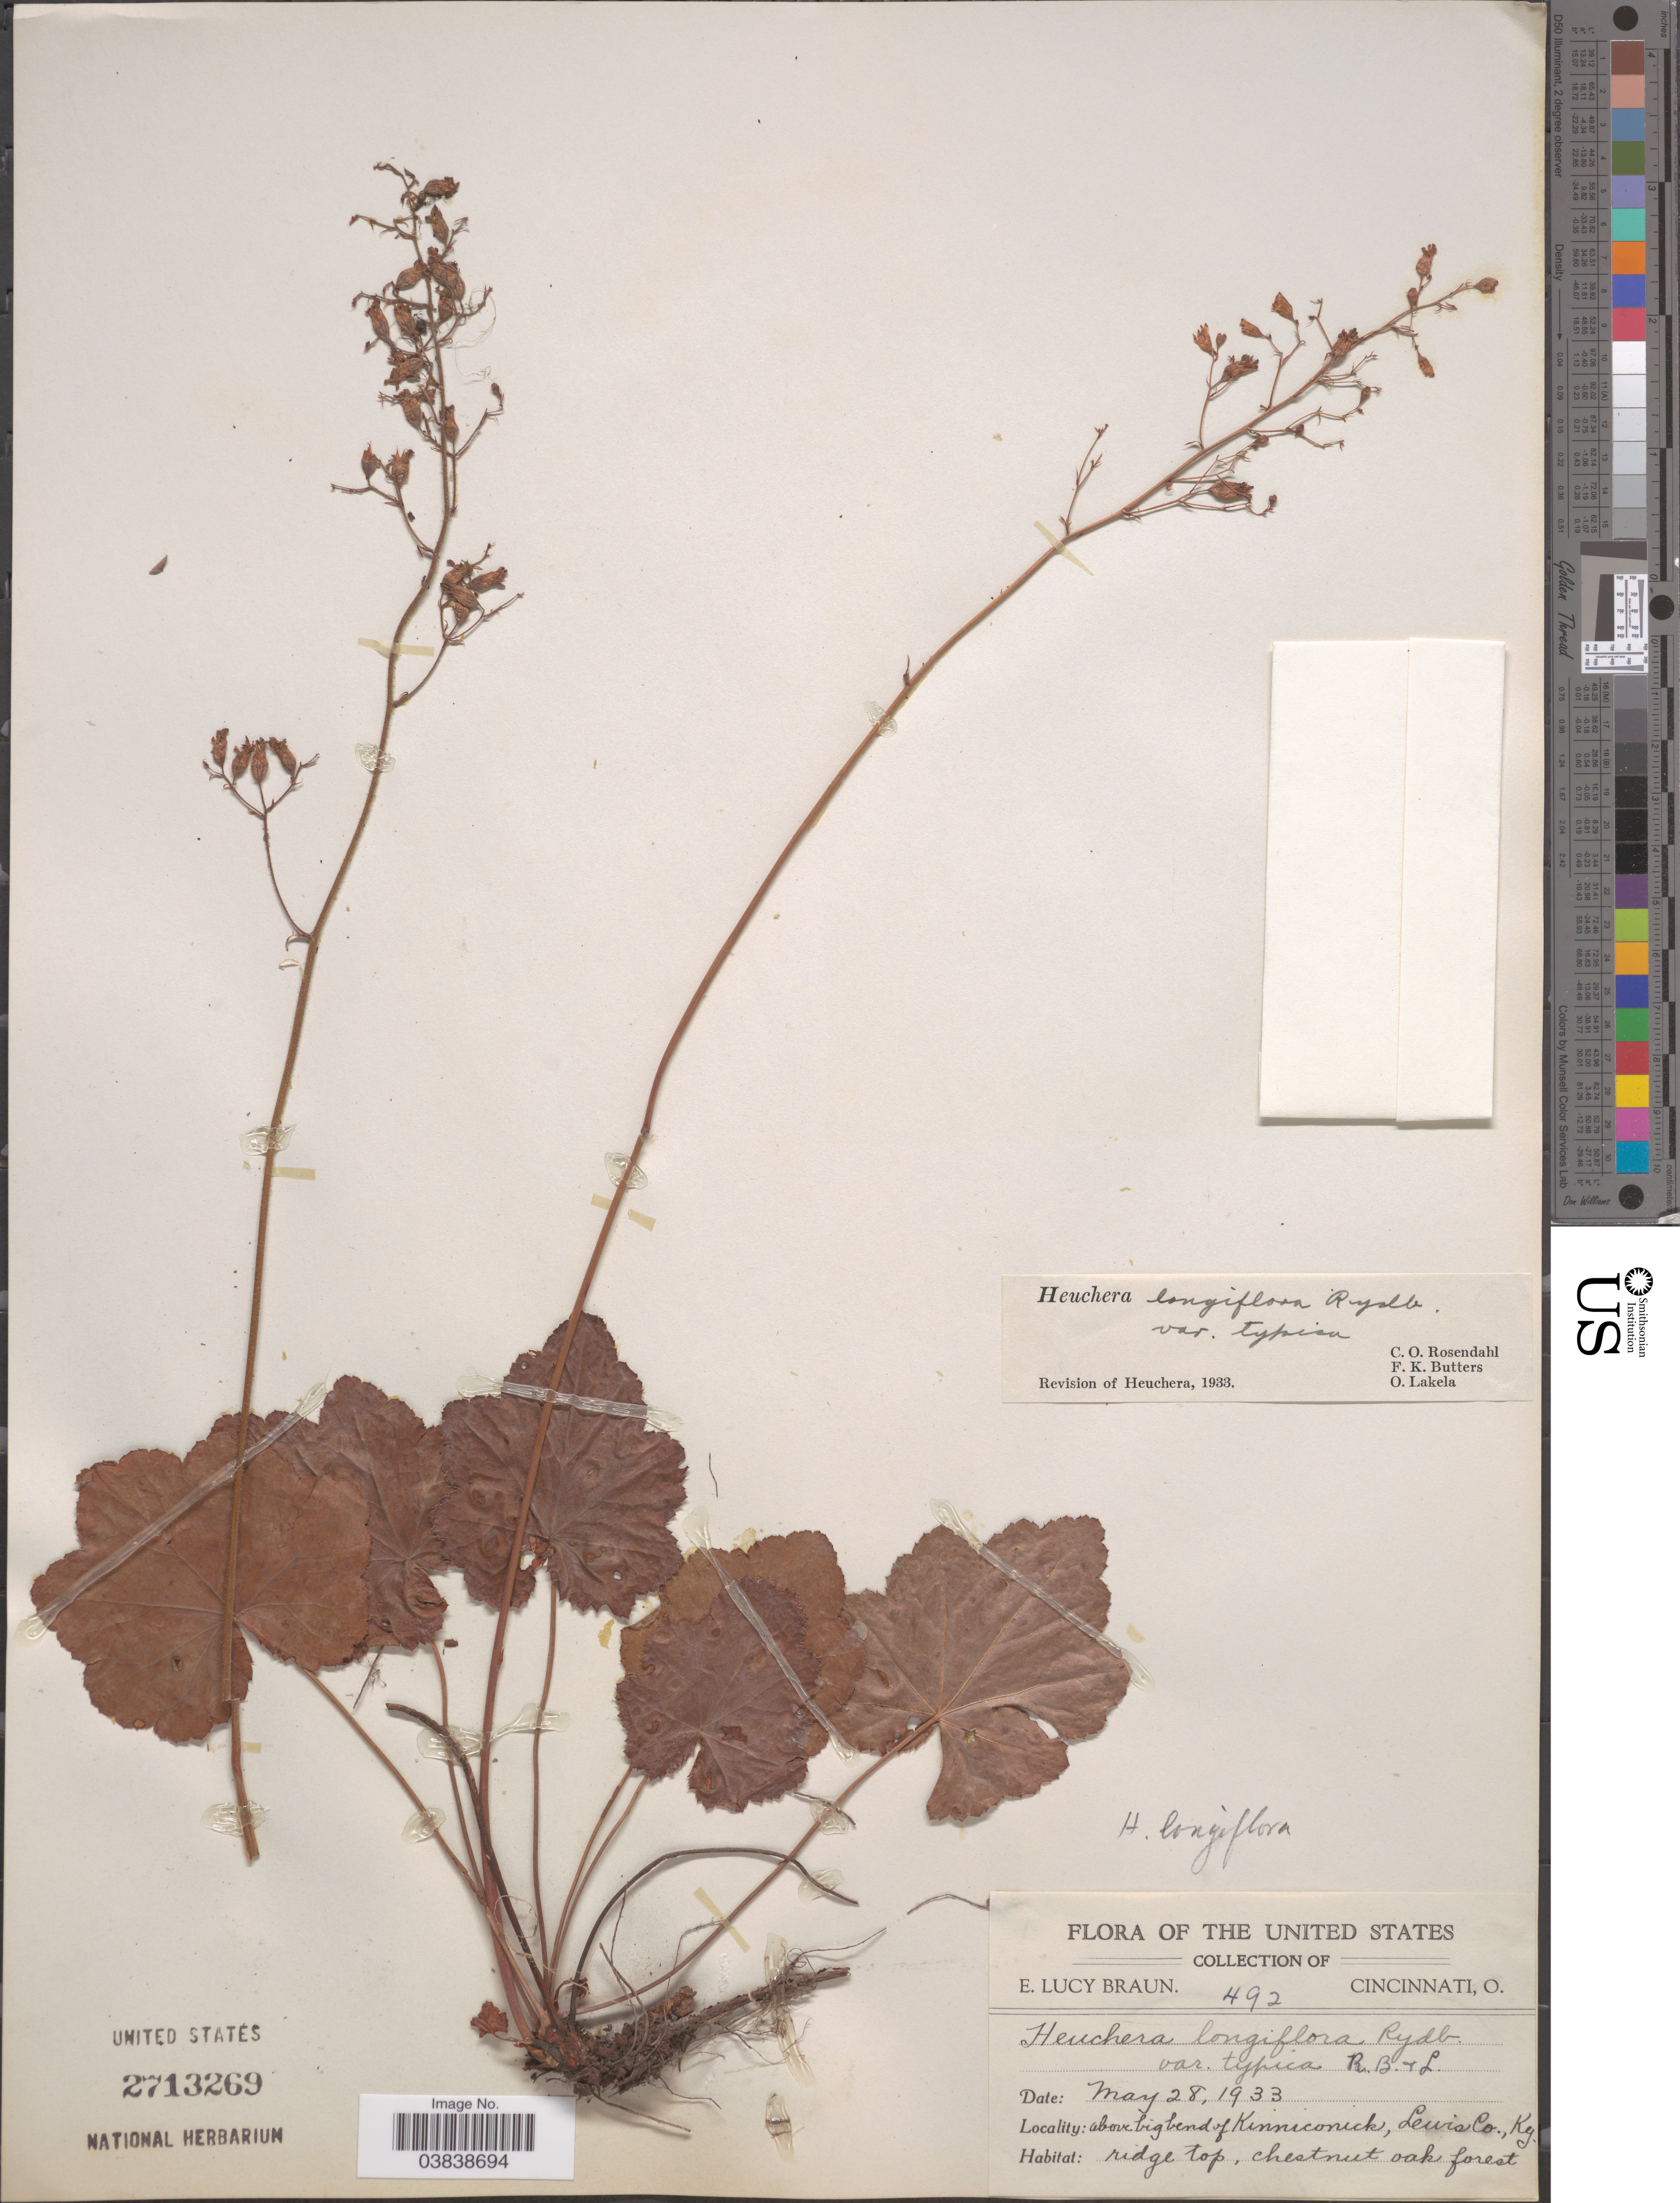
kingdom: Plantae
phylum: Tracheophyta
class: Magnoliopsida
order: Saxifragales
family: Saxifragaceae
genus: Heuchera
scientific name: Heuchera longiflora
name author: Rydb.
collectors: E. L. Braun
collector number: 492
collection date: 1933-05-28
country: United States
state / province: Kentucky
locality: Above big bend of Kinniconick, Lewis Co.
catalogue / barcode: US 2713269